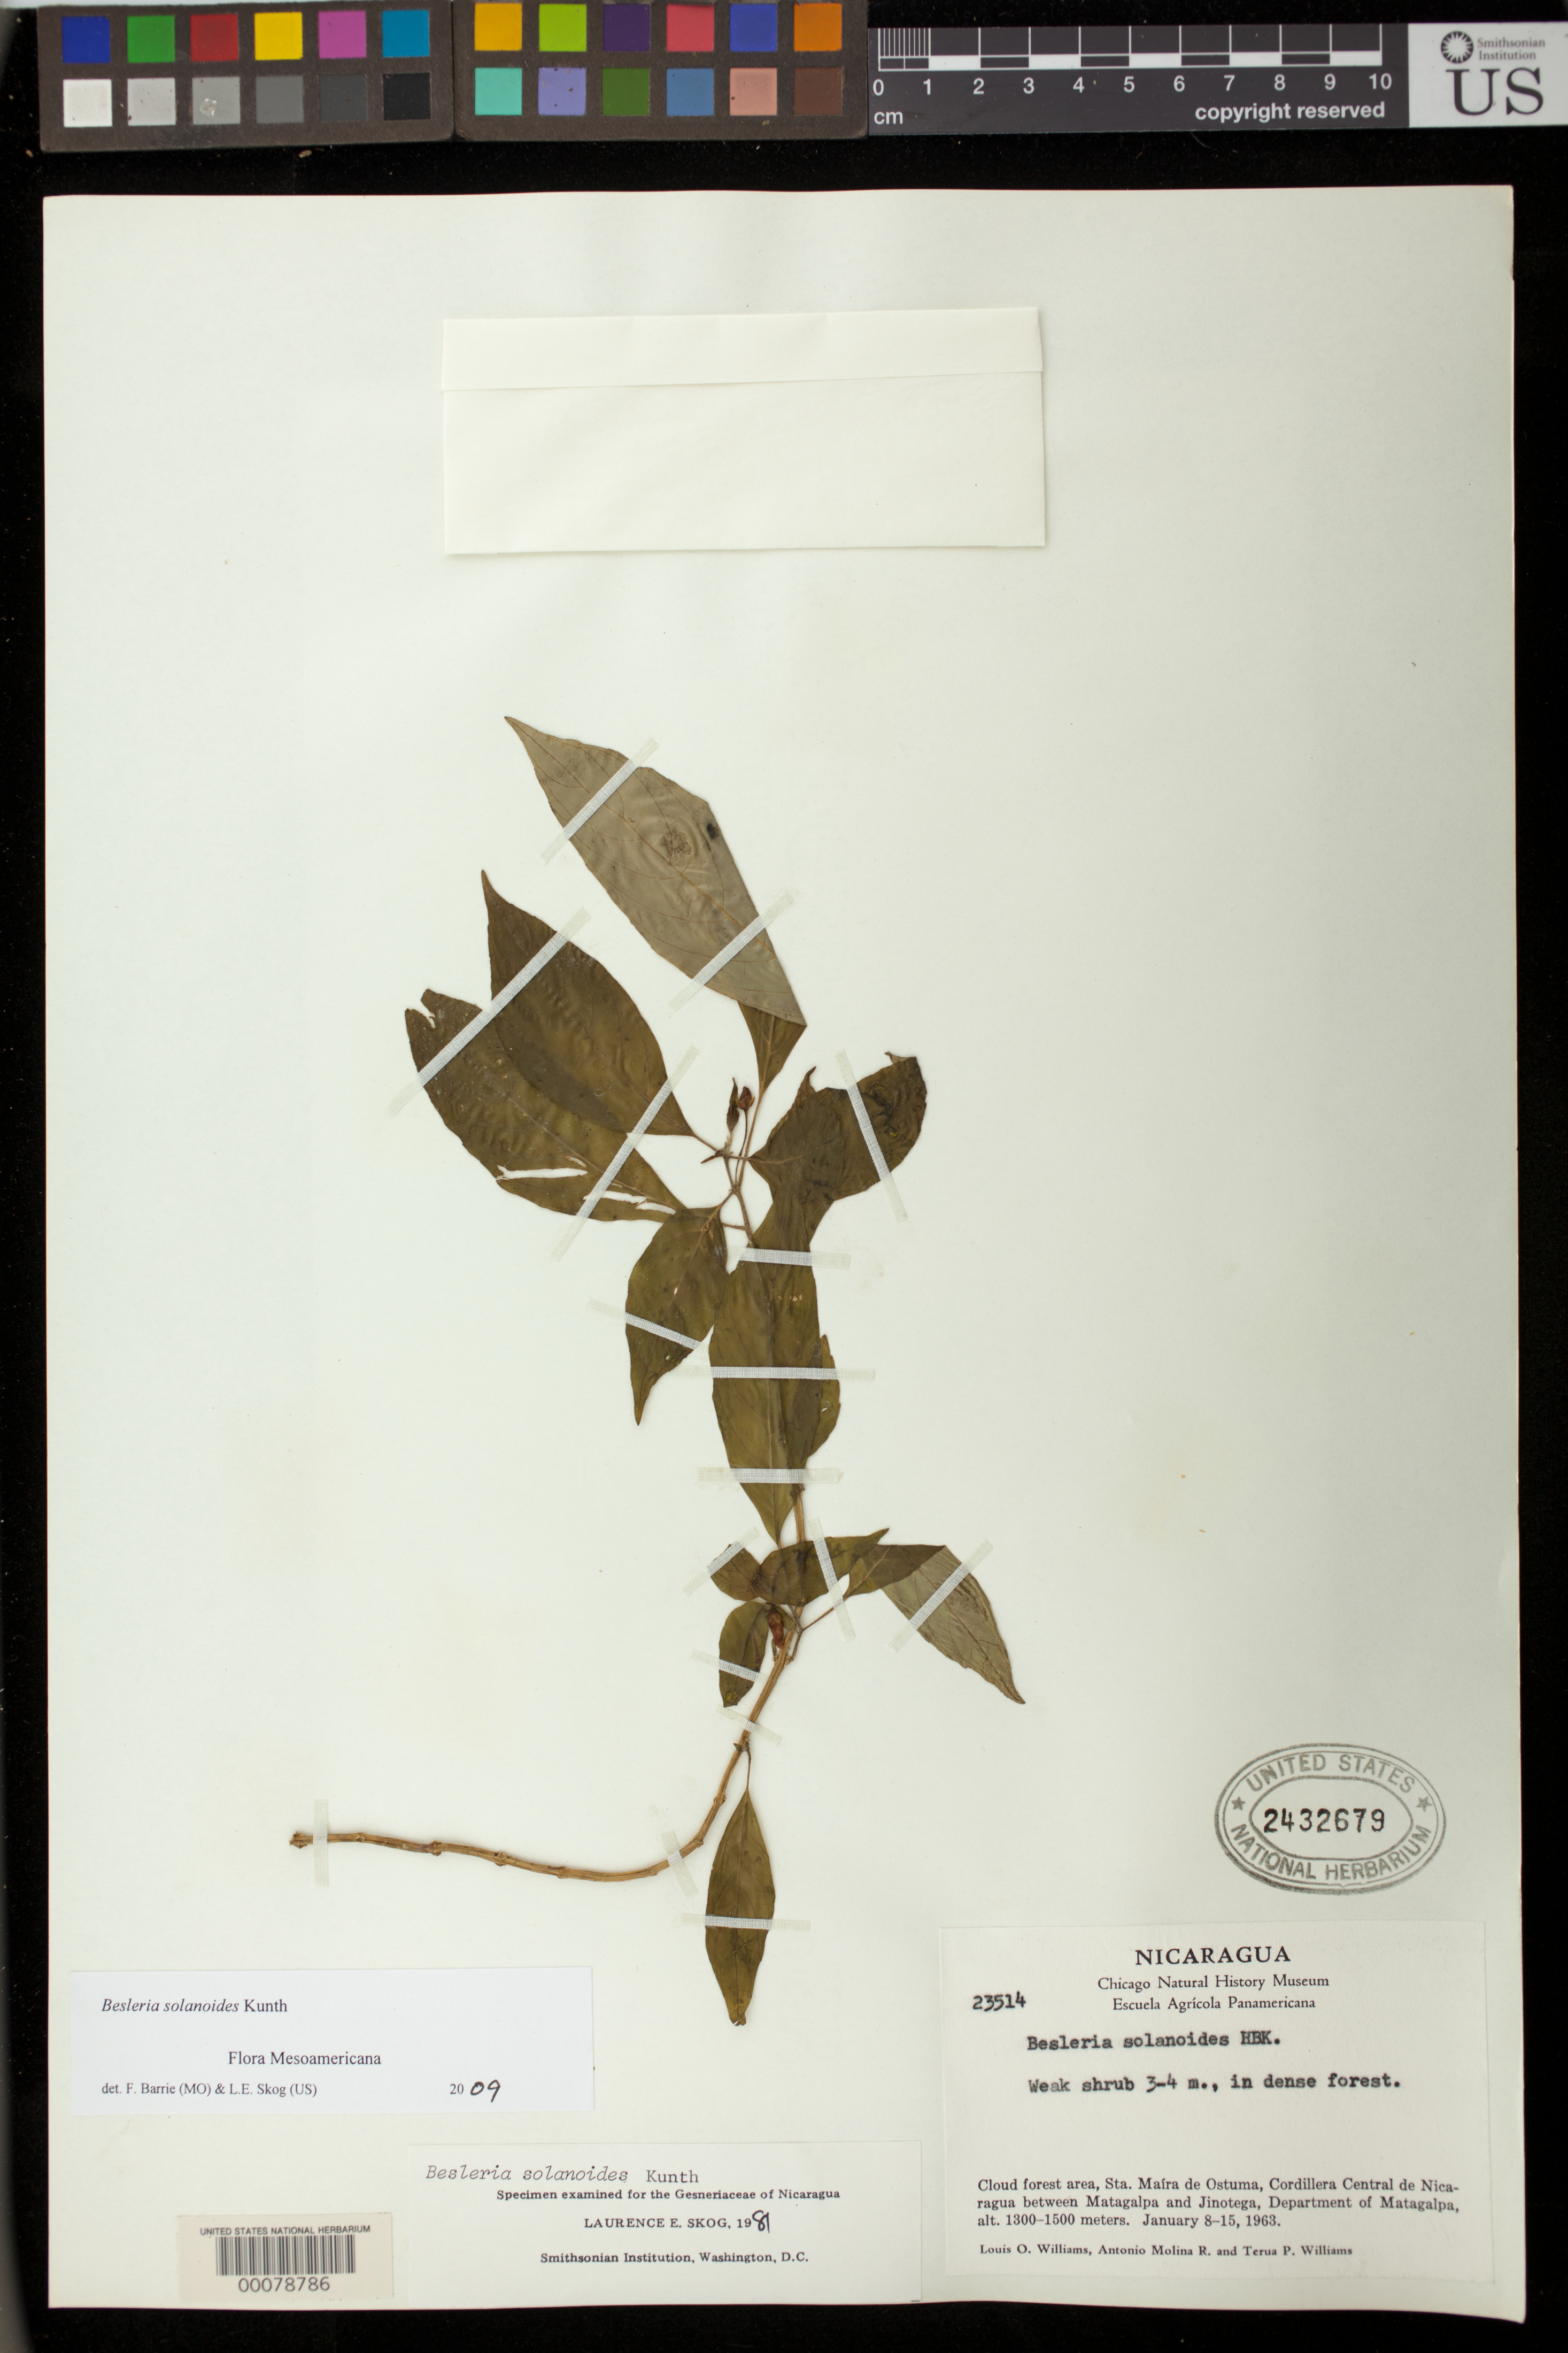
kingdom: Plantae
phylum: Tracheophyta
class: Magnoliopsida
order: Lamiales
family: Gesneriaceae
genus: Besleria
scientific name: Besleria solanoides var. solanoides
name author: Kunth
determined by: Skog, Laurence E.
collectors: L. O. Williams, A. Molina R. & T. P. Williams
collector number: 23514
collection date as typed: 8-15 Jan 1963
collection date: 1963-01-08/1963-01-15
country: Nicaragua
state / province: Matagalpa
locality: Sta. Maíra de Ostuma, Cordillera Central de Nicaragua between Matagalpa and Jinotega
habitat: Cloud forest area; in dense forest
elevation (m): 1300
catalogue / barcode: US 2432679